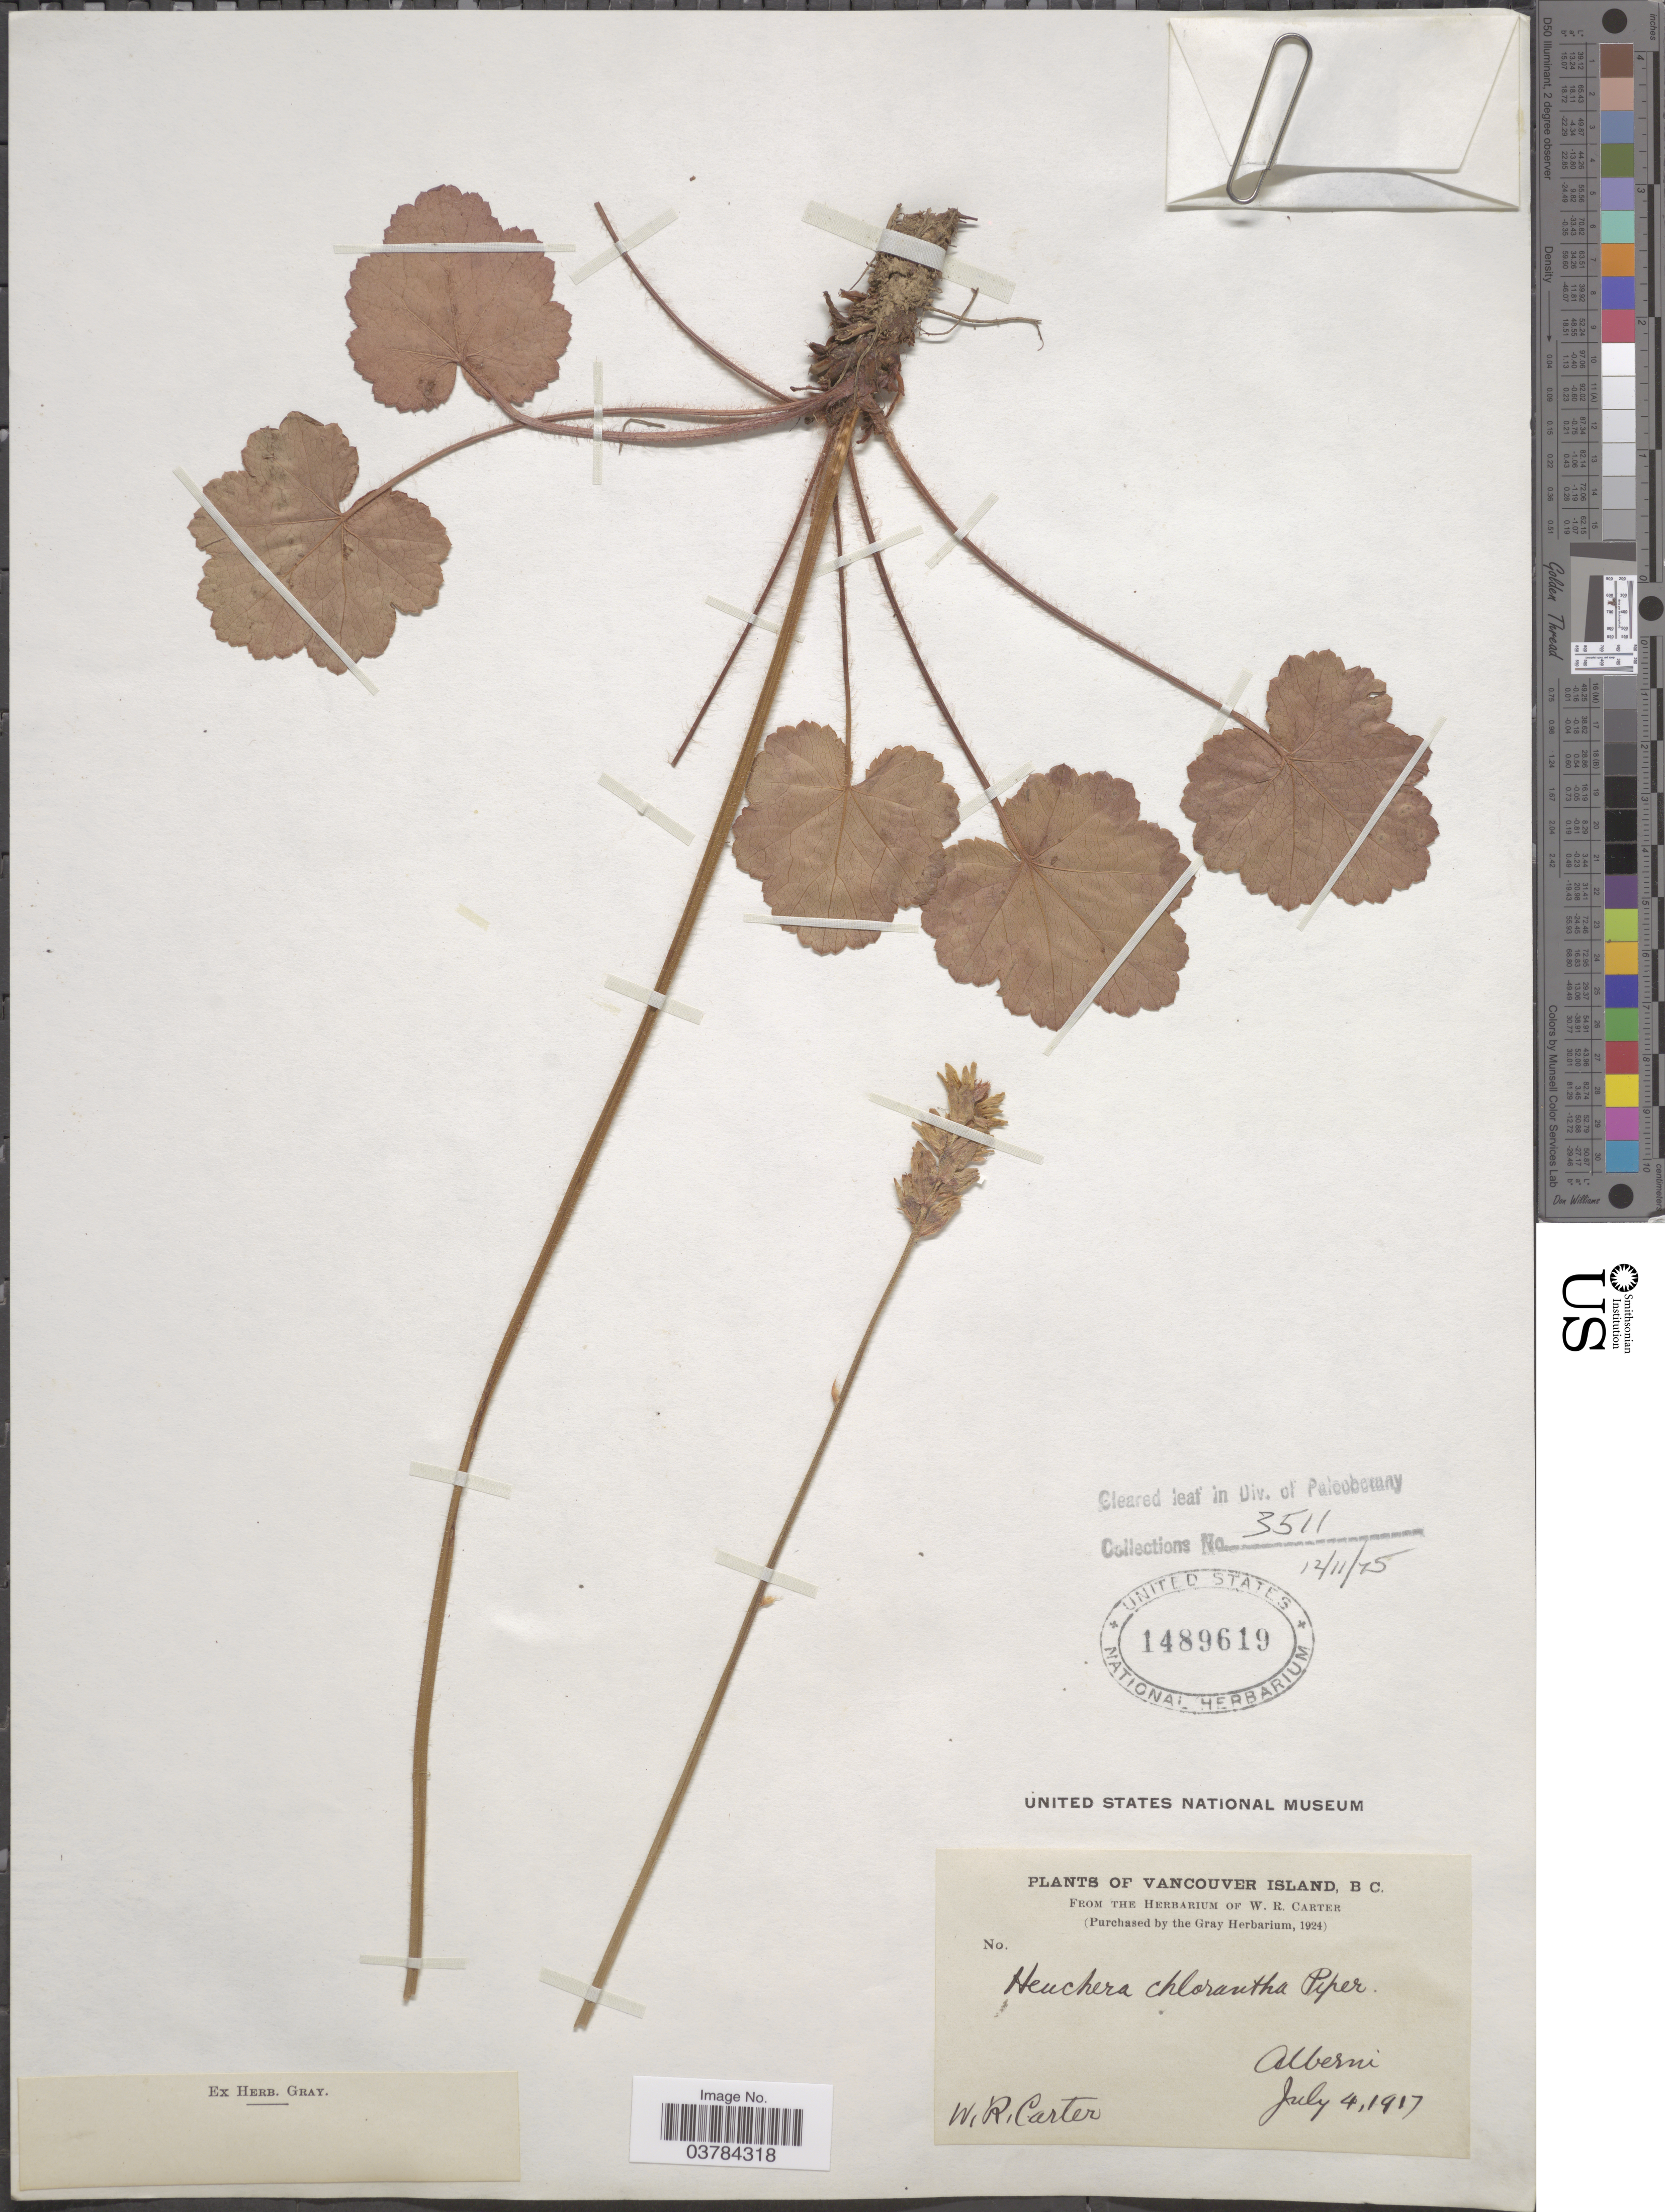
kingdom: Plantae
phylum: Tracheophyta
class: Magnoliopsida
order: Saxifragales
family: Saxifragaceae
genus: Heuchera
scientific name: Heuchera chlorantha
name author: Piper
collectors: W. R. Carter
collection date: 1917-07-04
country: Canada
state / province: British Columbia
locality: Vancouver Island. Alberni.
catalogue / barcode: US 1489619